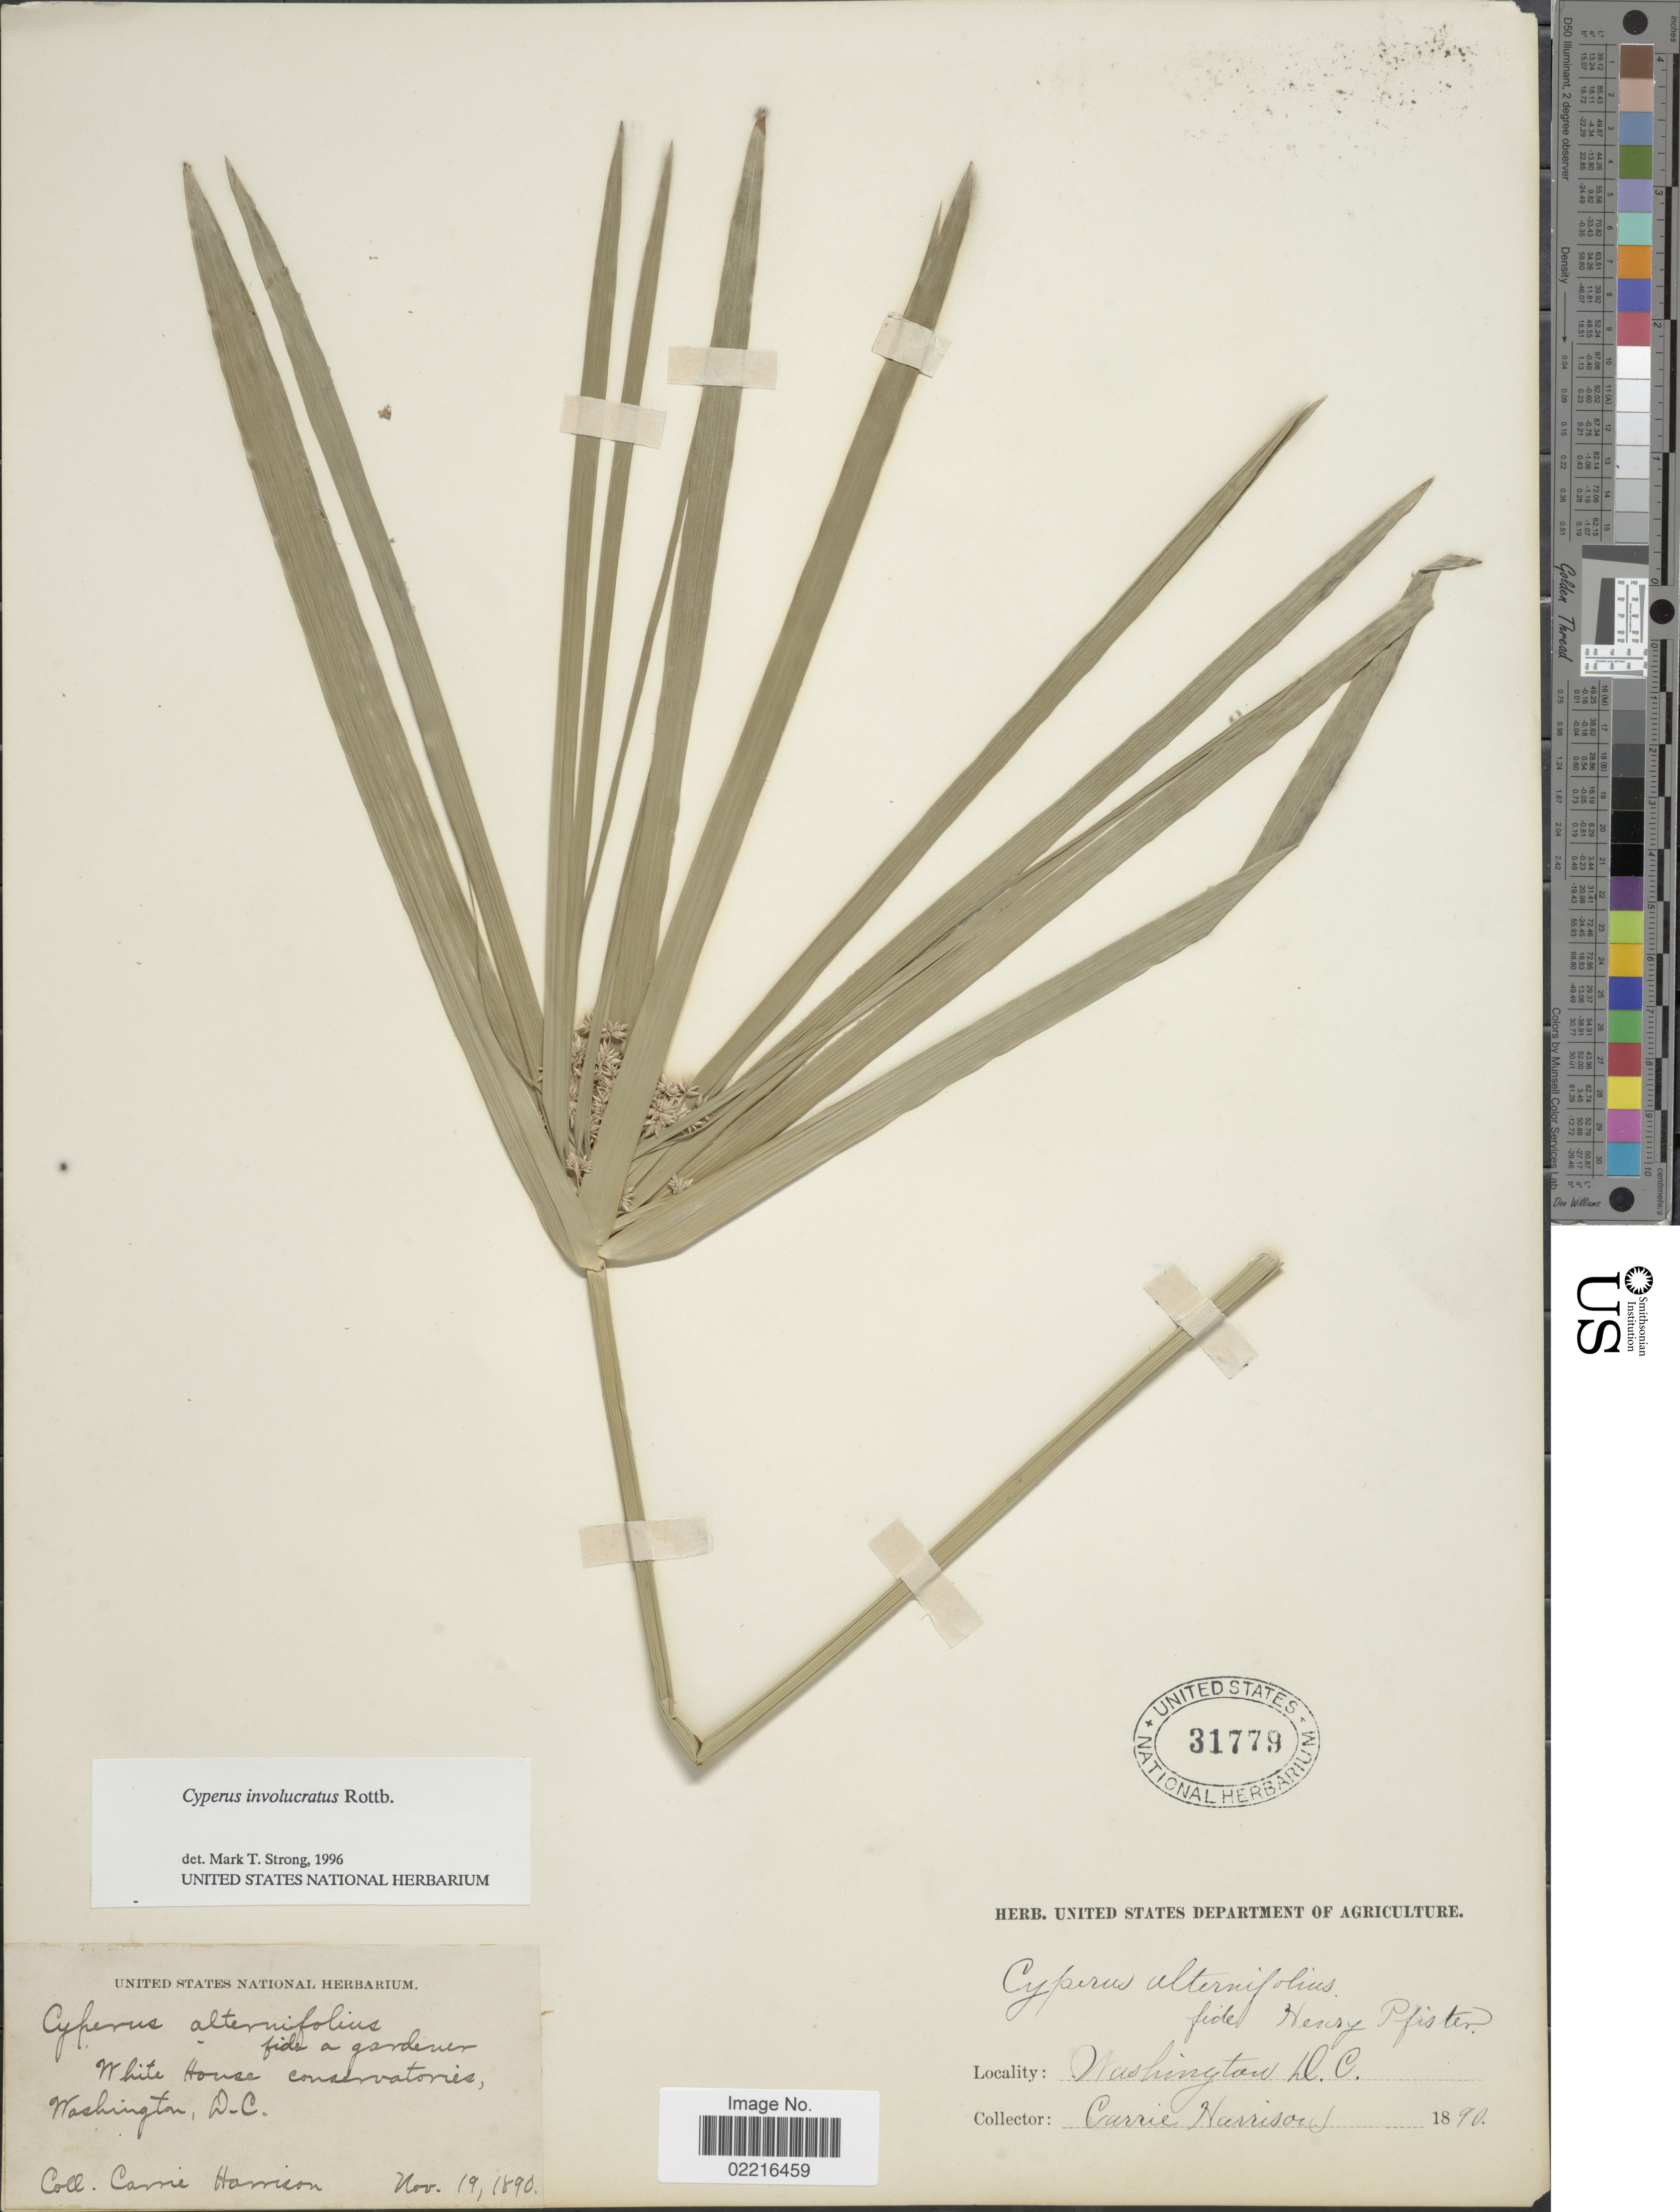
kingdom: Plantae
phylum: Tracheophyta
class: Liliopsida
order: Poales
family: Cyperaceae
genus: Cyperus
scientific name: Cyperus involucratus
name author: Rottb.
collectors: C. Harrison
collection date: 1890-11-19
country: United States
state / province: District of Columbia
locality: Washington D.C., white house conservatories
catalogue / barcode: US 31779